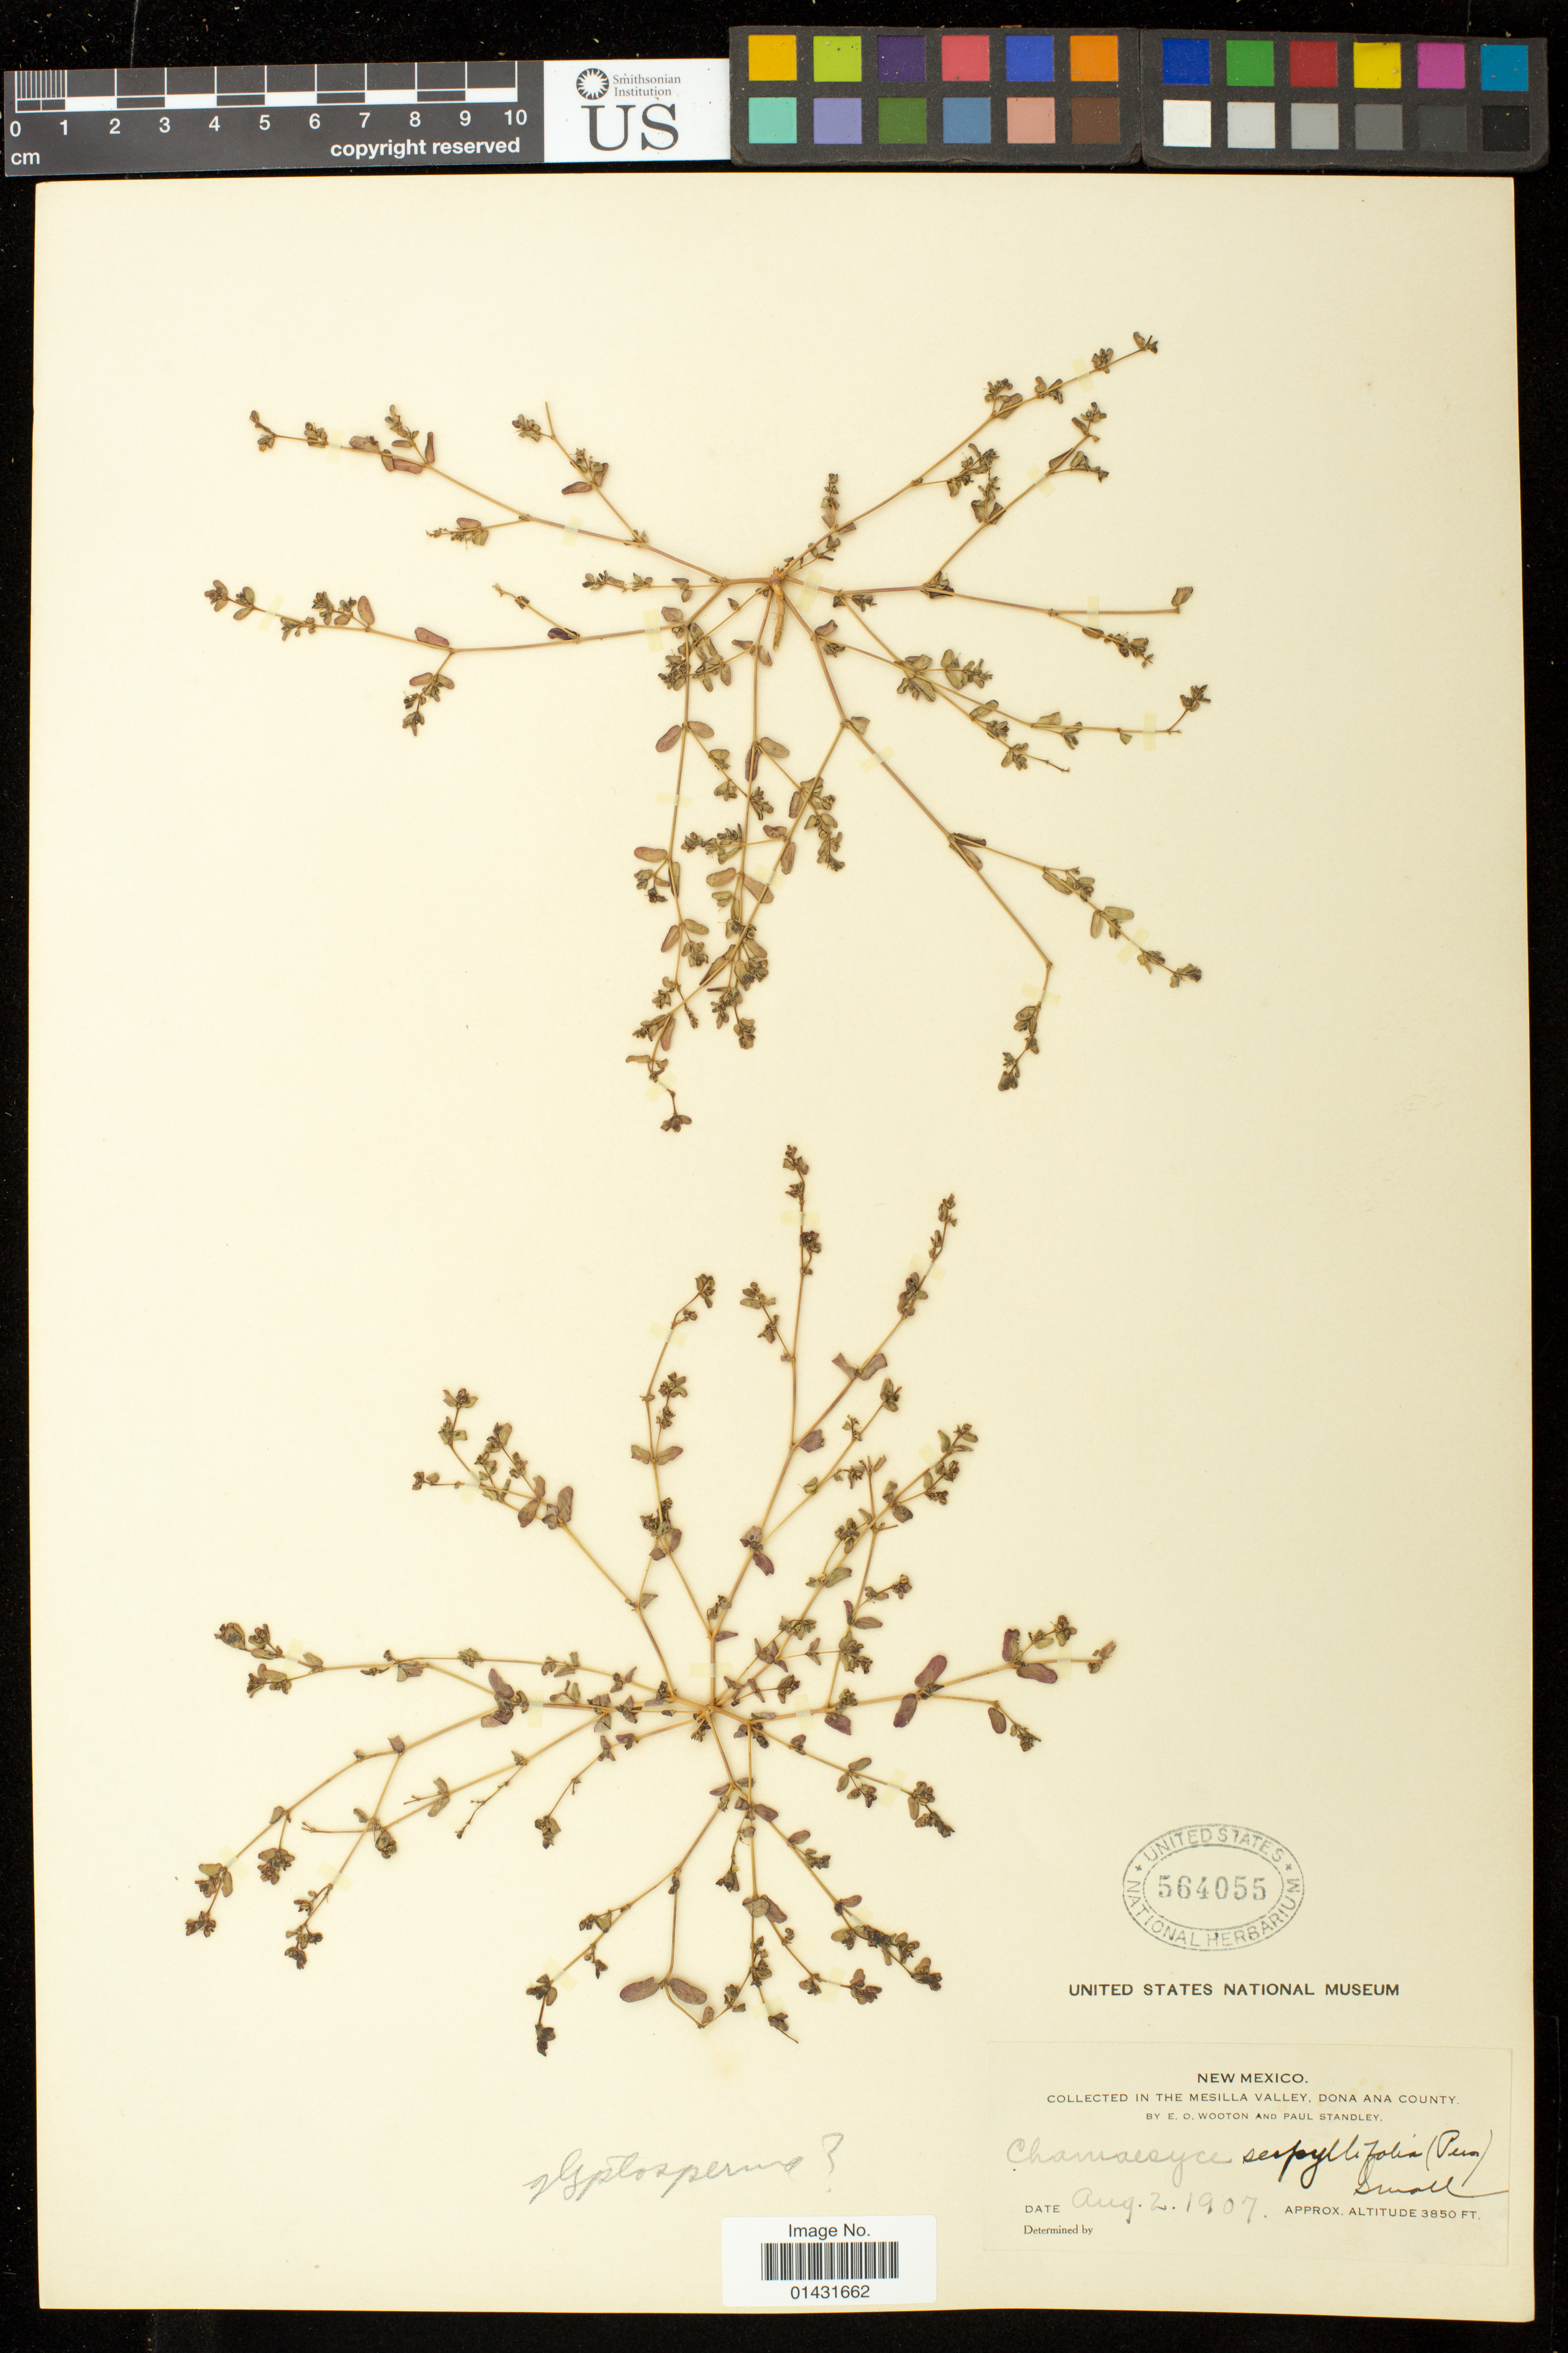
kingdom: Plantae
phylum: Tracheophyta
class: Magnoliopsida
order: Malpighiales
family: Euphorbiaceae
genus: Euphorbia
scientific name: Euphorbia glyptosperma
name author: Engelm.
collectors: E. O. Wooton & P. C. Standley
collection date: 1907-08-02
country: United States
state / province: New Mexico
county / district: Dona Ana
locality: Mesilla Valley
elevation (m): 1173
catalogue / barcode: US 564055